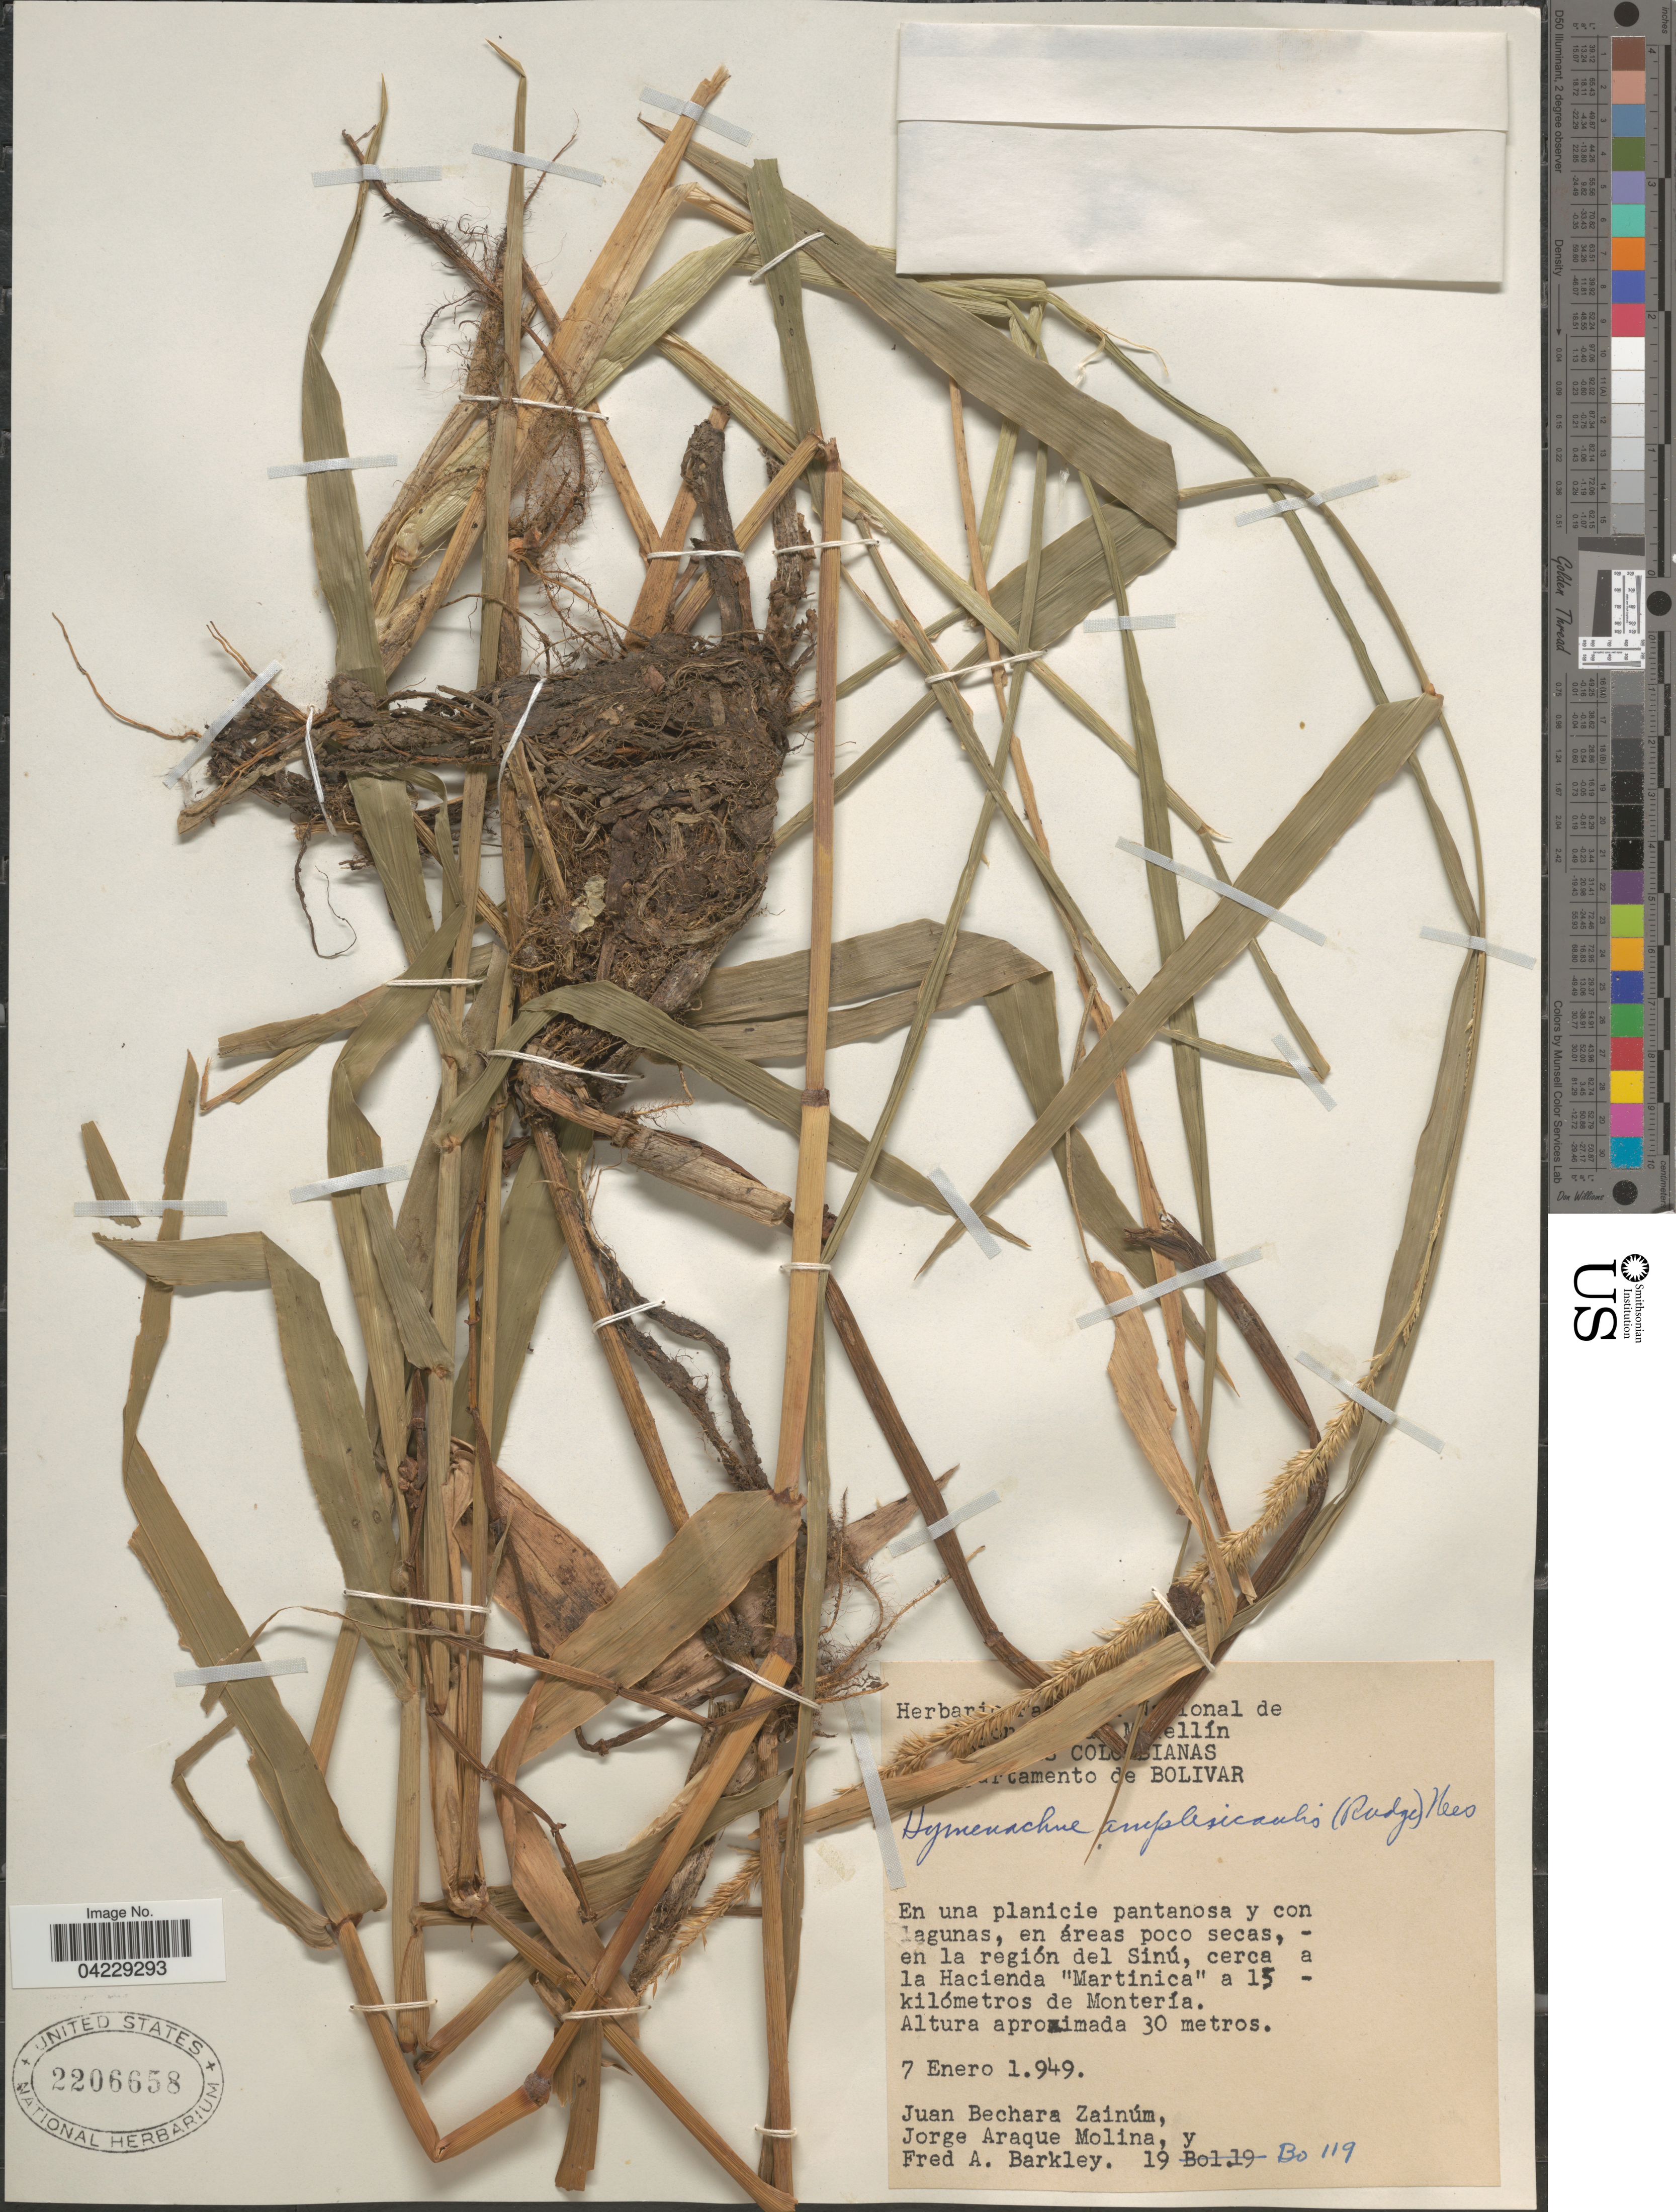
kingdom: Plantae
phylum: Tracheophyta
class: Liliopsida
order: Poales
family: Poaceae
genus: Hymenachne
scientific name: Hymenachne amplexicaulis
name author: (Rudge) Nees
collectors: J. Zainúm, J. Araque Molina & F. A. Barkley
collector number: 19Bo119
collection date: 1949-01-07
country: Colombia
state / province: Bolívar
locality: En la región del Sinú, cerca a la Hacienda "Martinica" a 15 kilómetros de Montería.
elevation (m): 30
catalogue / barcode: US 2206658